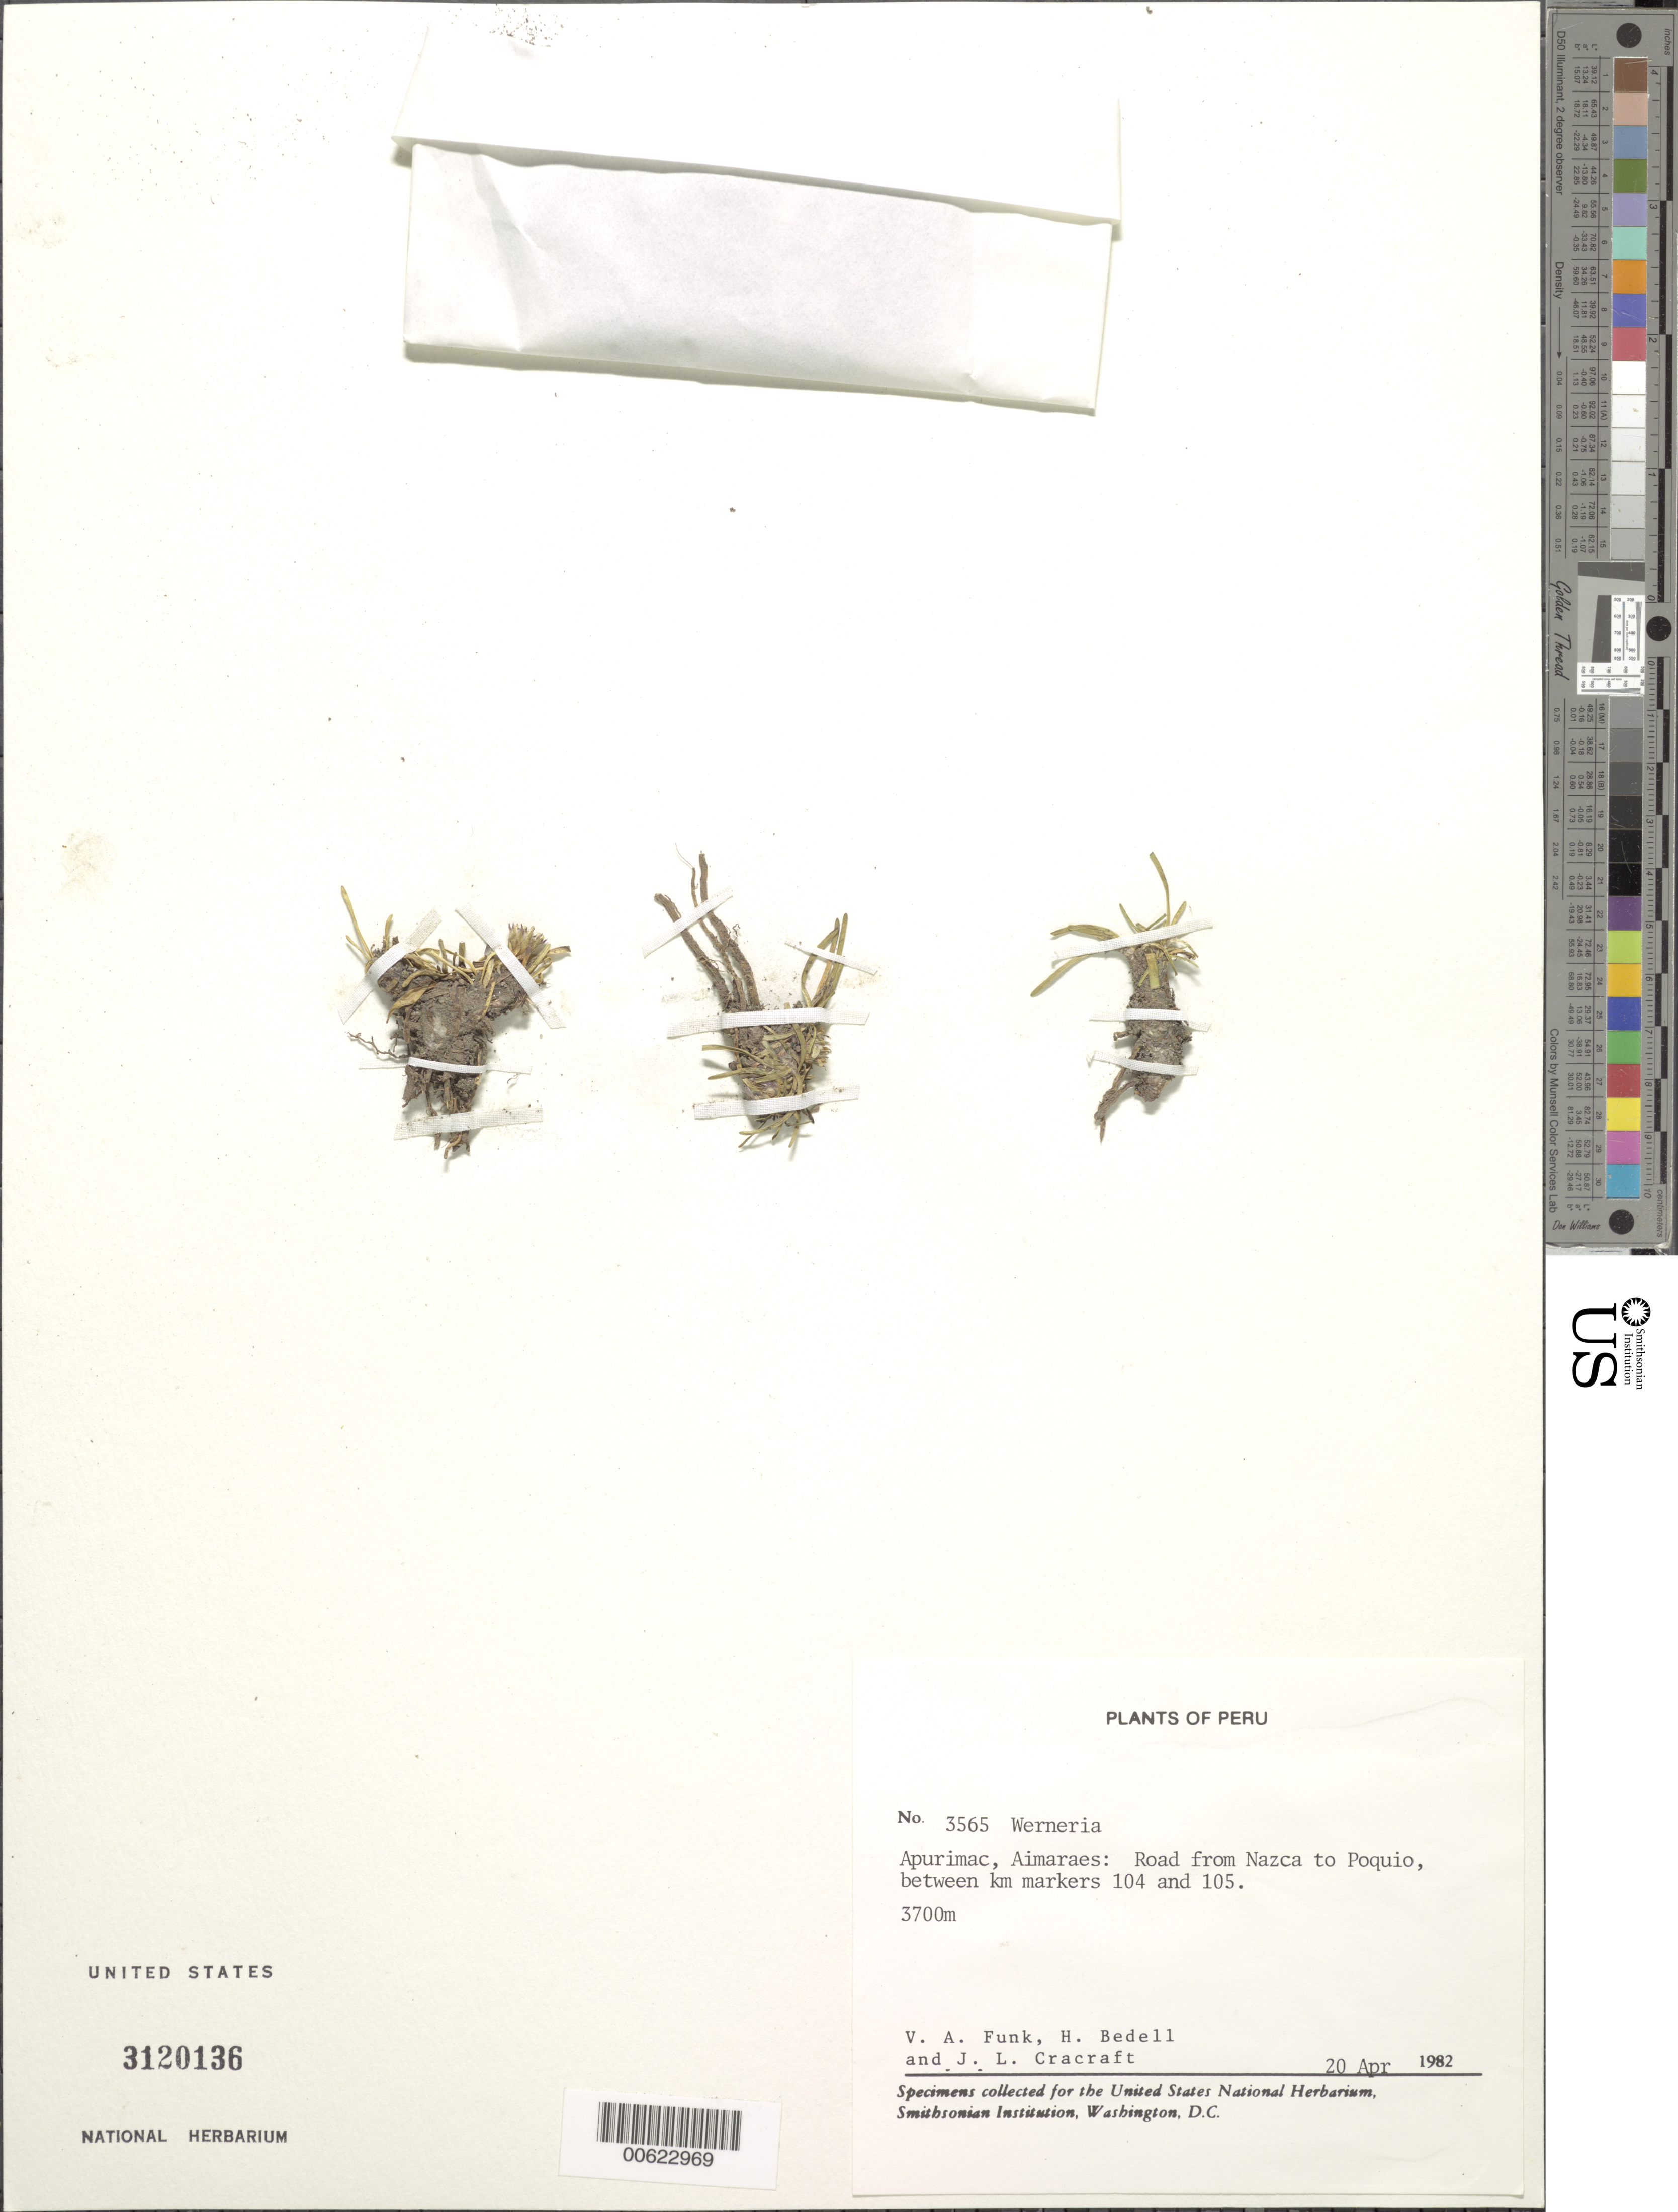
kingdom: Plantae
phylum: Tracheophyta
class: Magnoliopsida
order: Asterales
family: Asteraceae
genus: Werneria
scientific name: Werneria sp.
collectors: V. Funk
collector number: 3565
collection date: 1982-04-20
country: Peru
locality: Apurimac, Aimaraes: Road from Nazca to Poquio, between km markers 104 and 105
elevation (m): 3700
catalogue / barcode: US 3120136